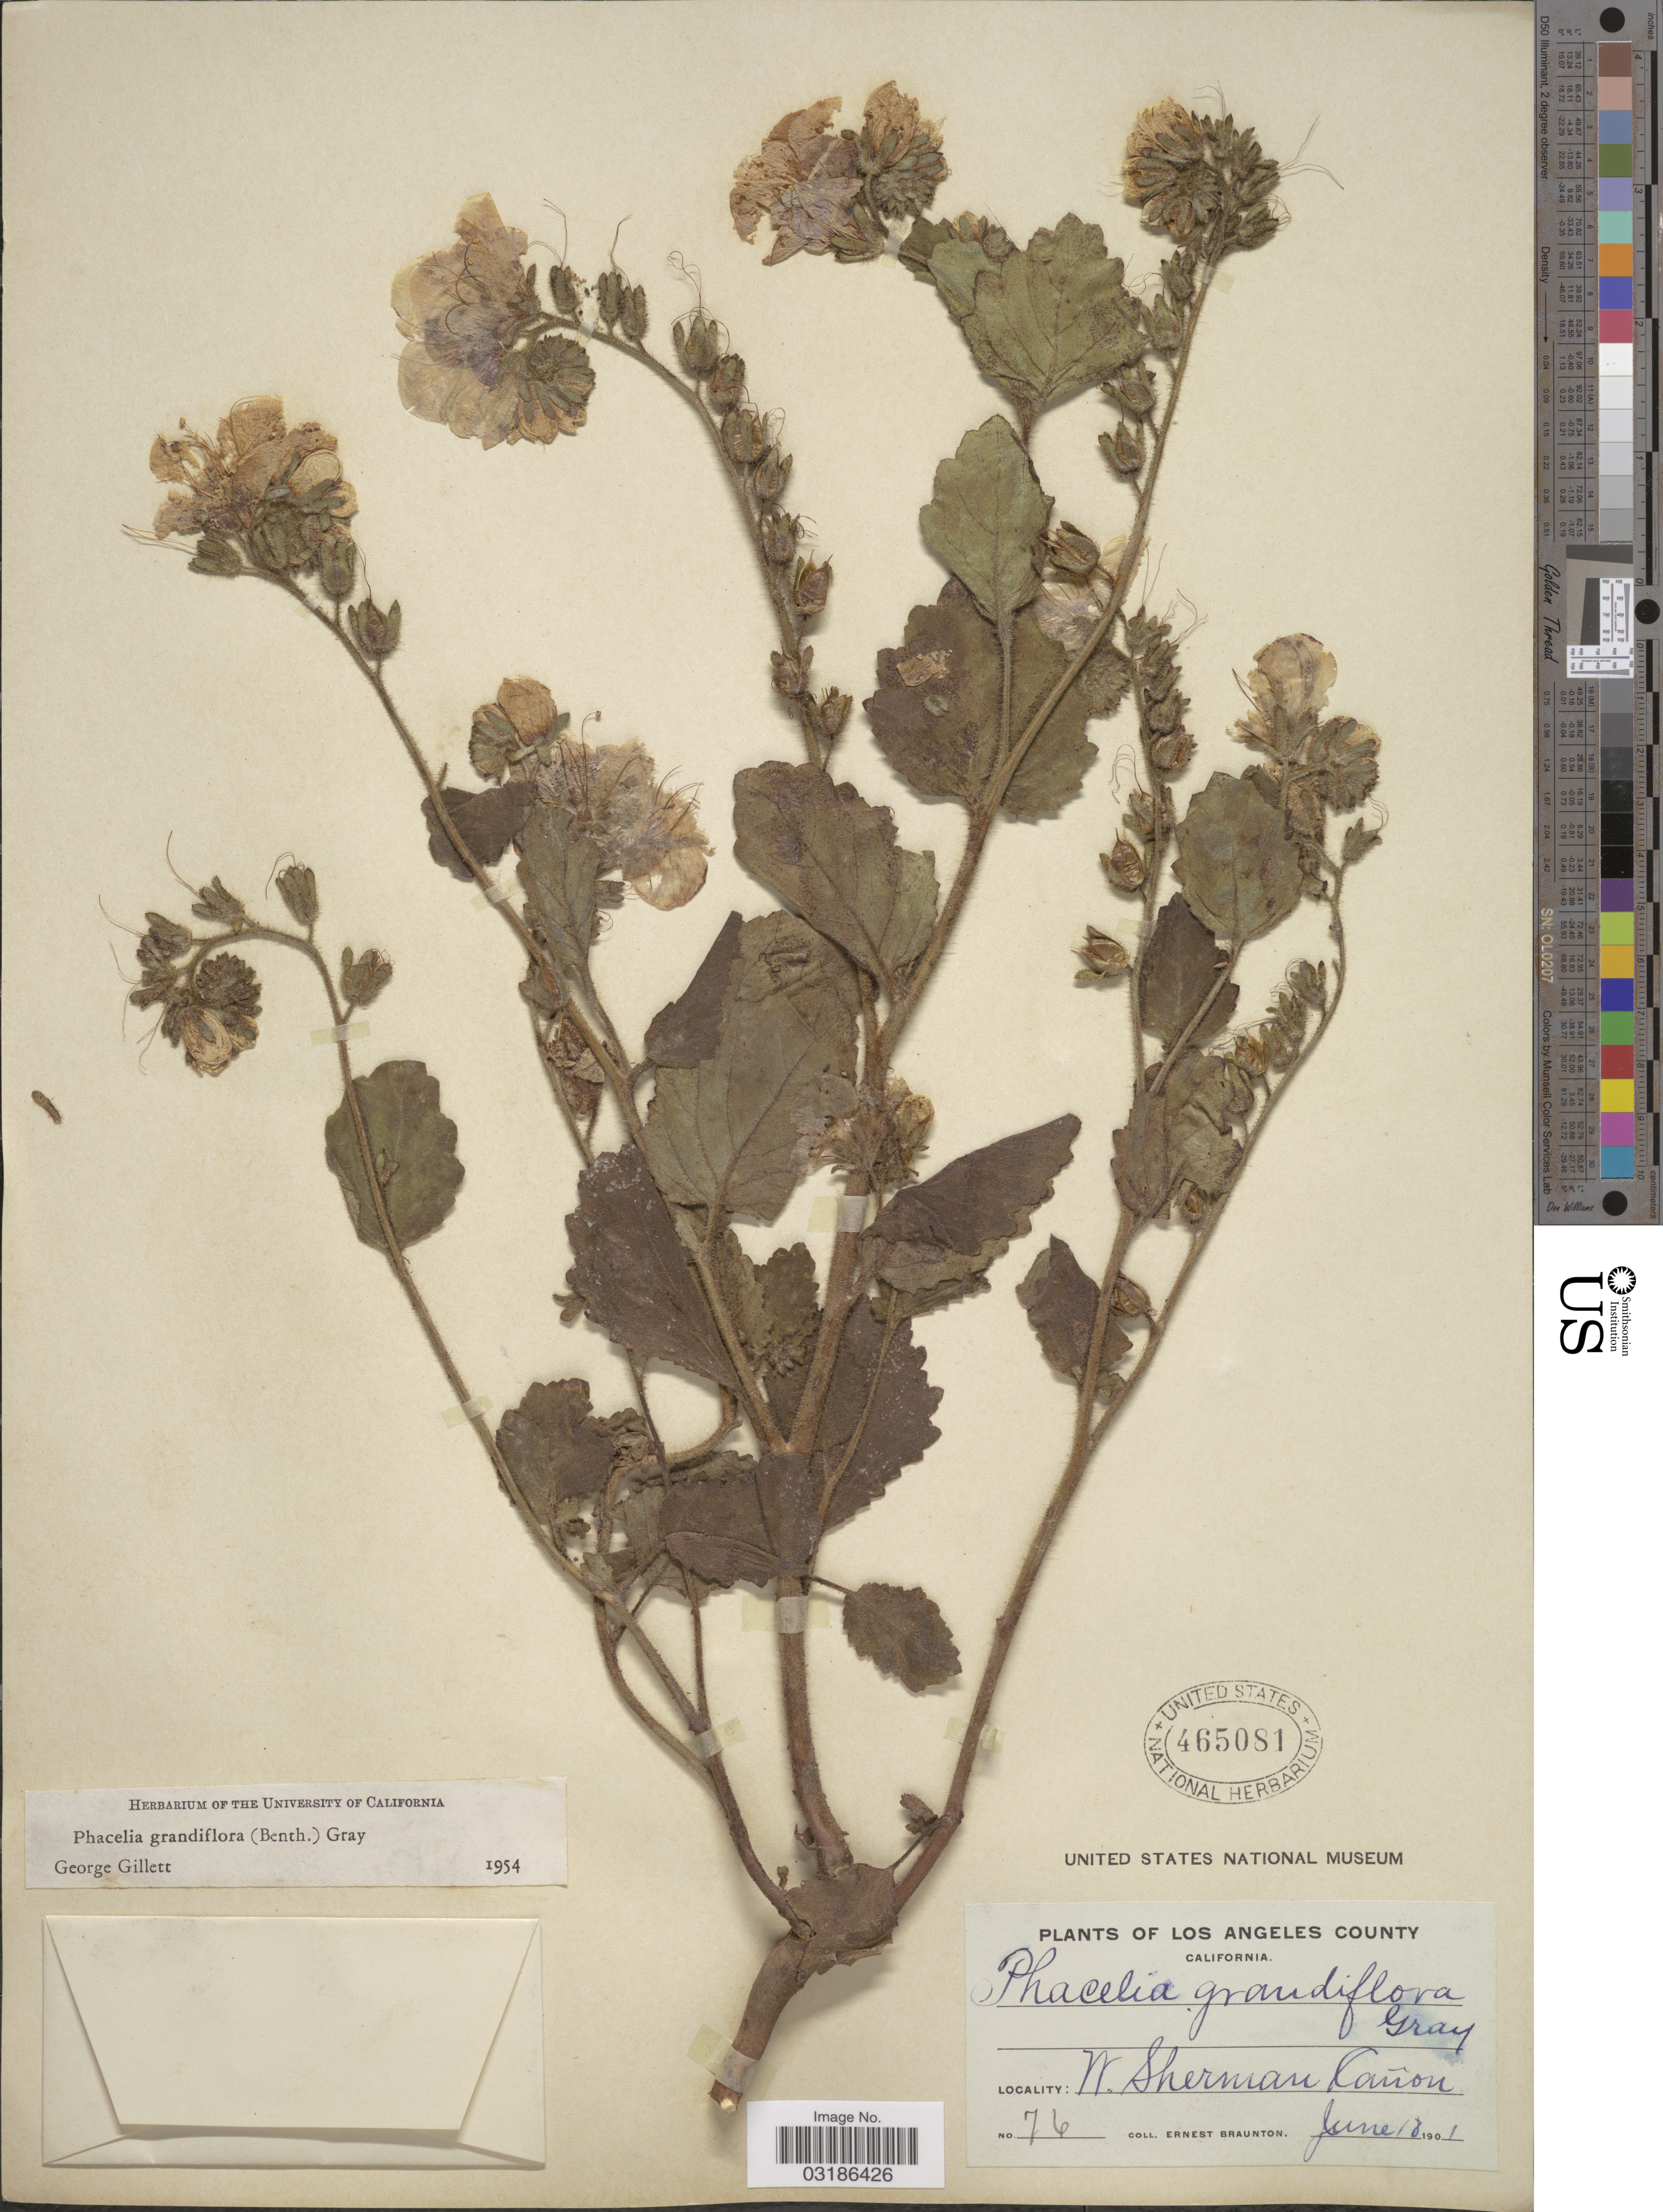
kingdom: Plantae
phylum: Tracheophyta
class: Magnoliopsida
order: Boraginales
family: Hydrophyllaceae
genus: Phacelia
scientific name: Phacelia grandiflora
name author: (Benth.) A. Gray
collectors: E. Braunton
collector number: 76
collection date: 1901-06-18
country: United States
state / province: California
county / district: Los Angeles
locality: Los Angeles County. W. Sherman Cañon.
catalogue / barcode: US 465081